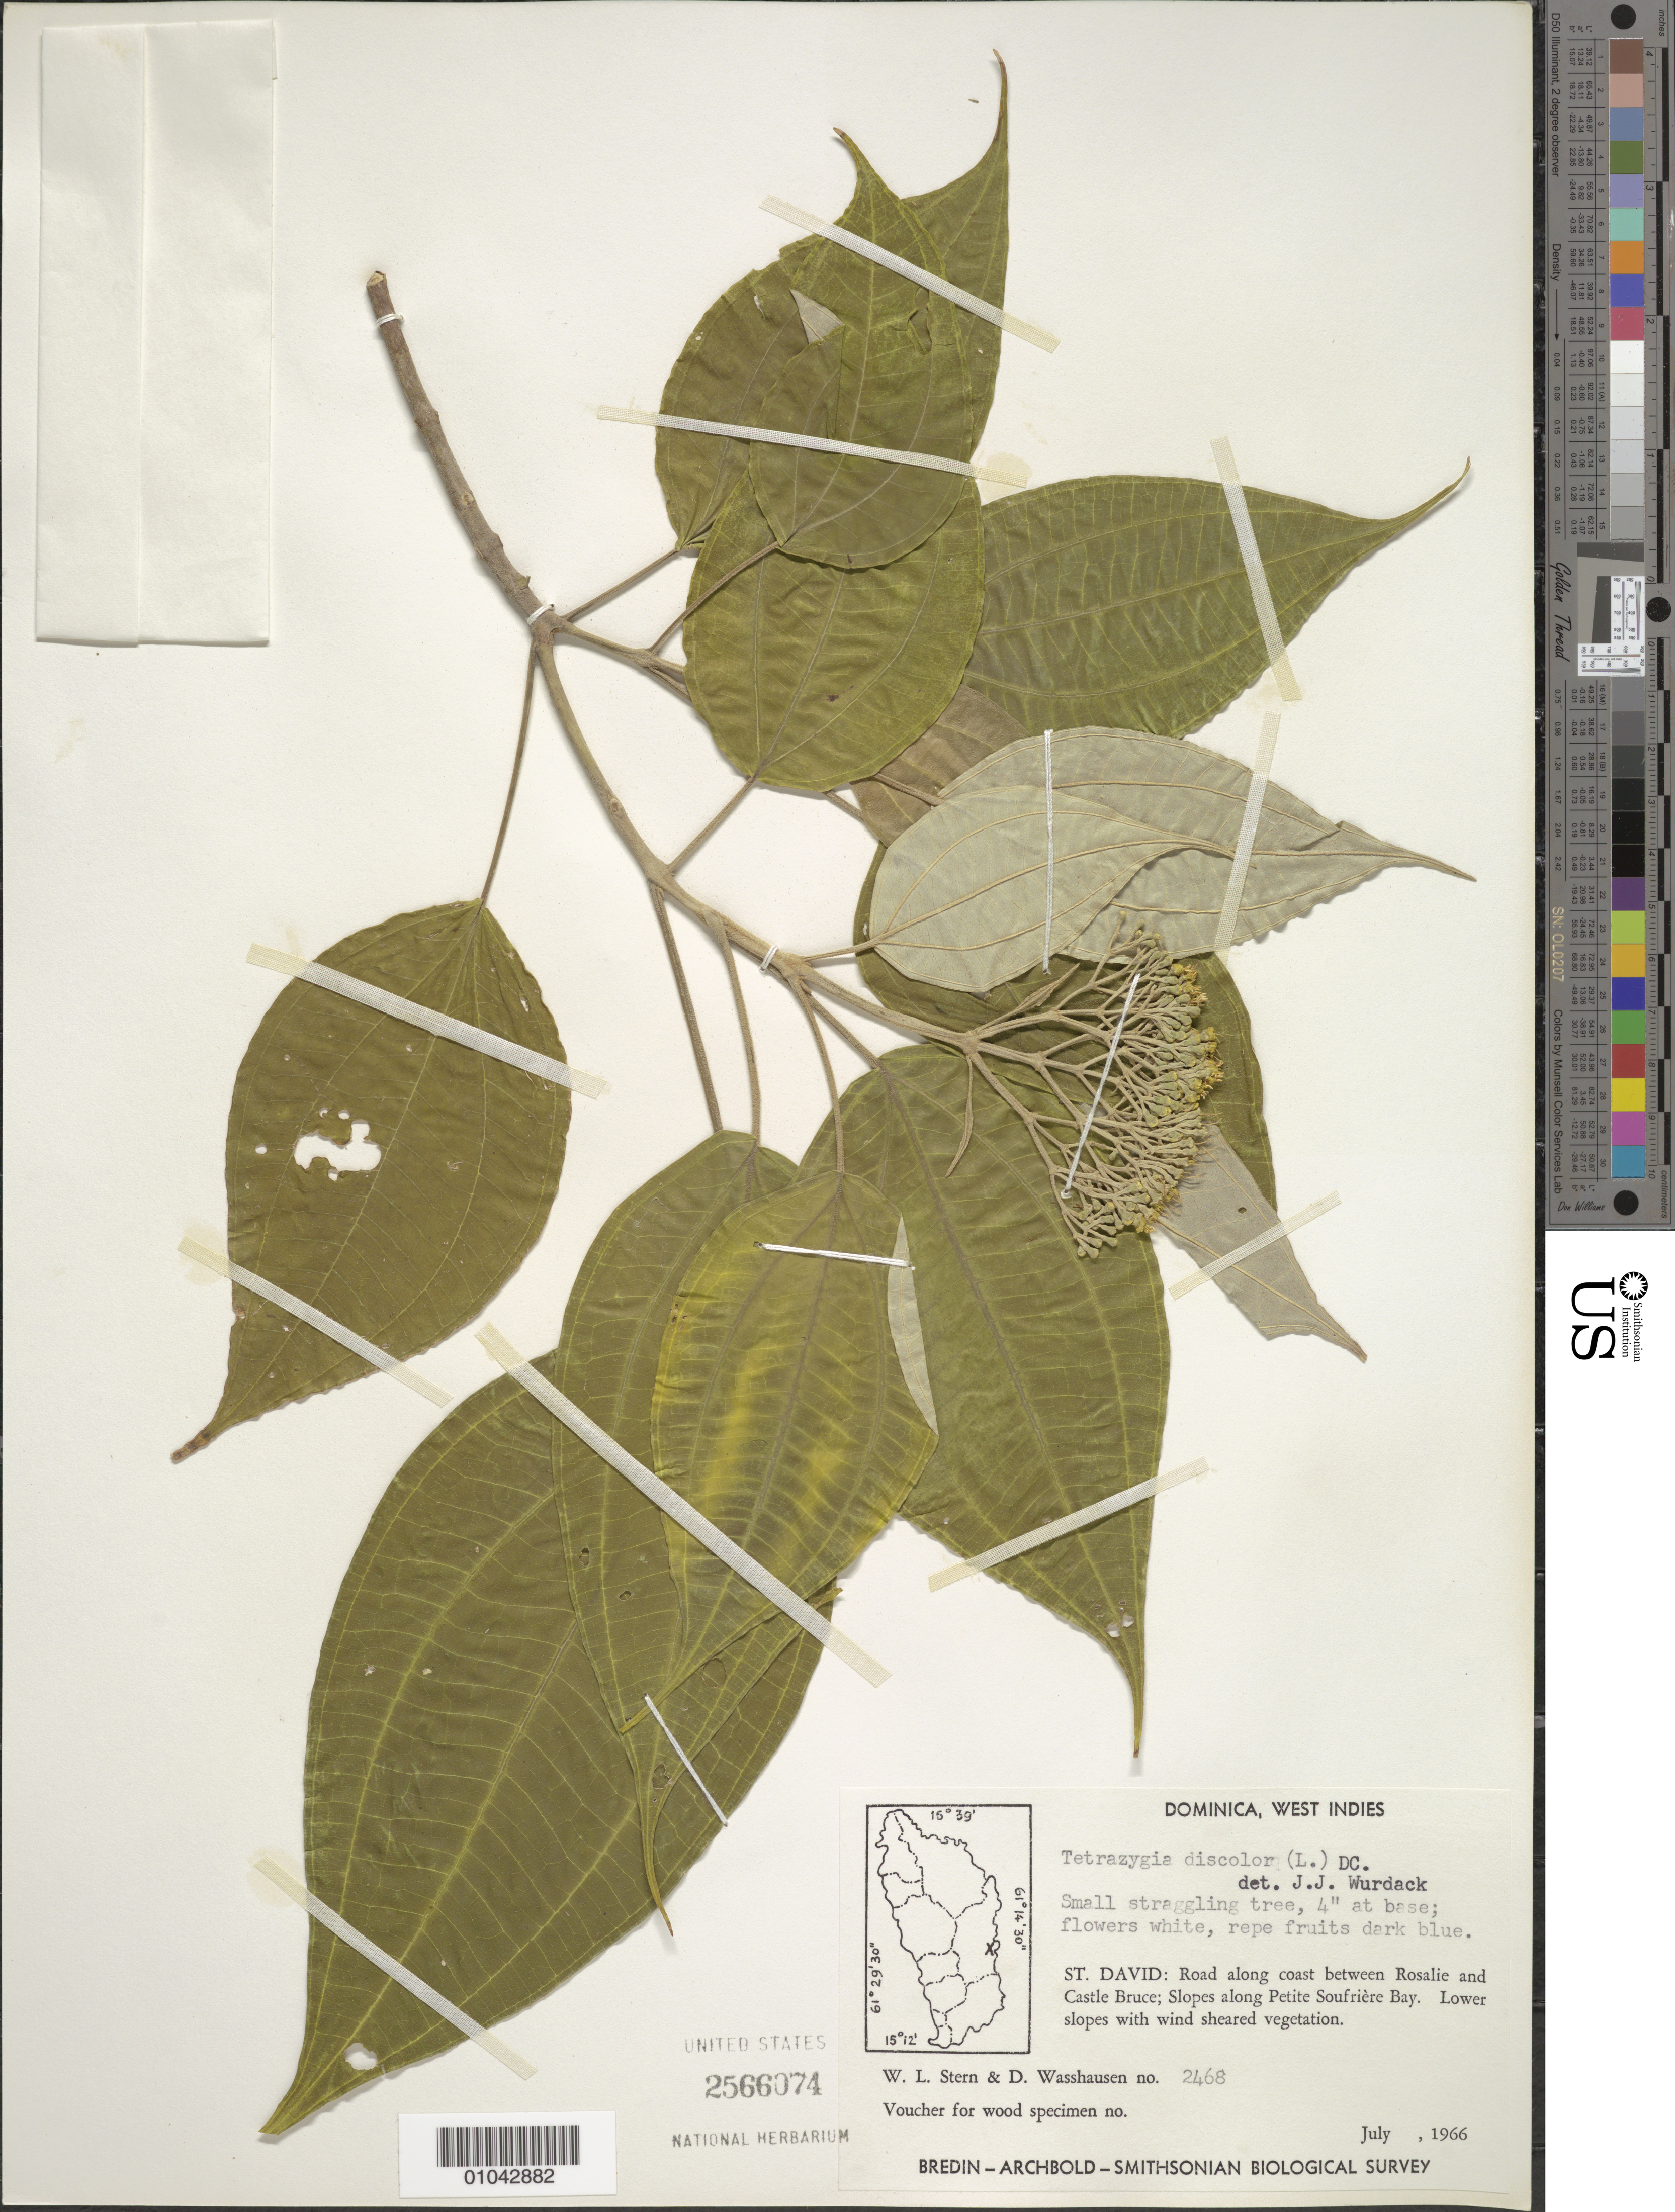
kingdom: Plantae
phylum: Tracheophyta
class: Magnoliopsida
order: Myrtales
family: Melastomataceae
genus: Tetrazygia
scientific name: Tetrazygia discolor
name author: (L.) DC.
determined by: Wurdack, John J., (US), US (UNITED STATES)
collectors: W. L. Stern & D. C. Wasshausen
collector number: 2468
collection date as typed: Jul 1966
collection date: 1966-07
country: Dominica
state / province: St. David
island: Dominica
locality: Between Rosalie and Castle Bruce, slopes along Petite Soufrière Bay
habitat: Road along coast; lower slopes with wind sheared vegetation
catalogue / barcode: US 2566074